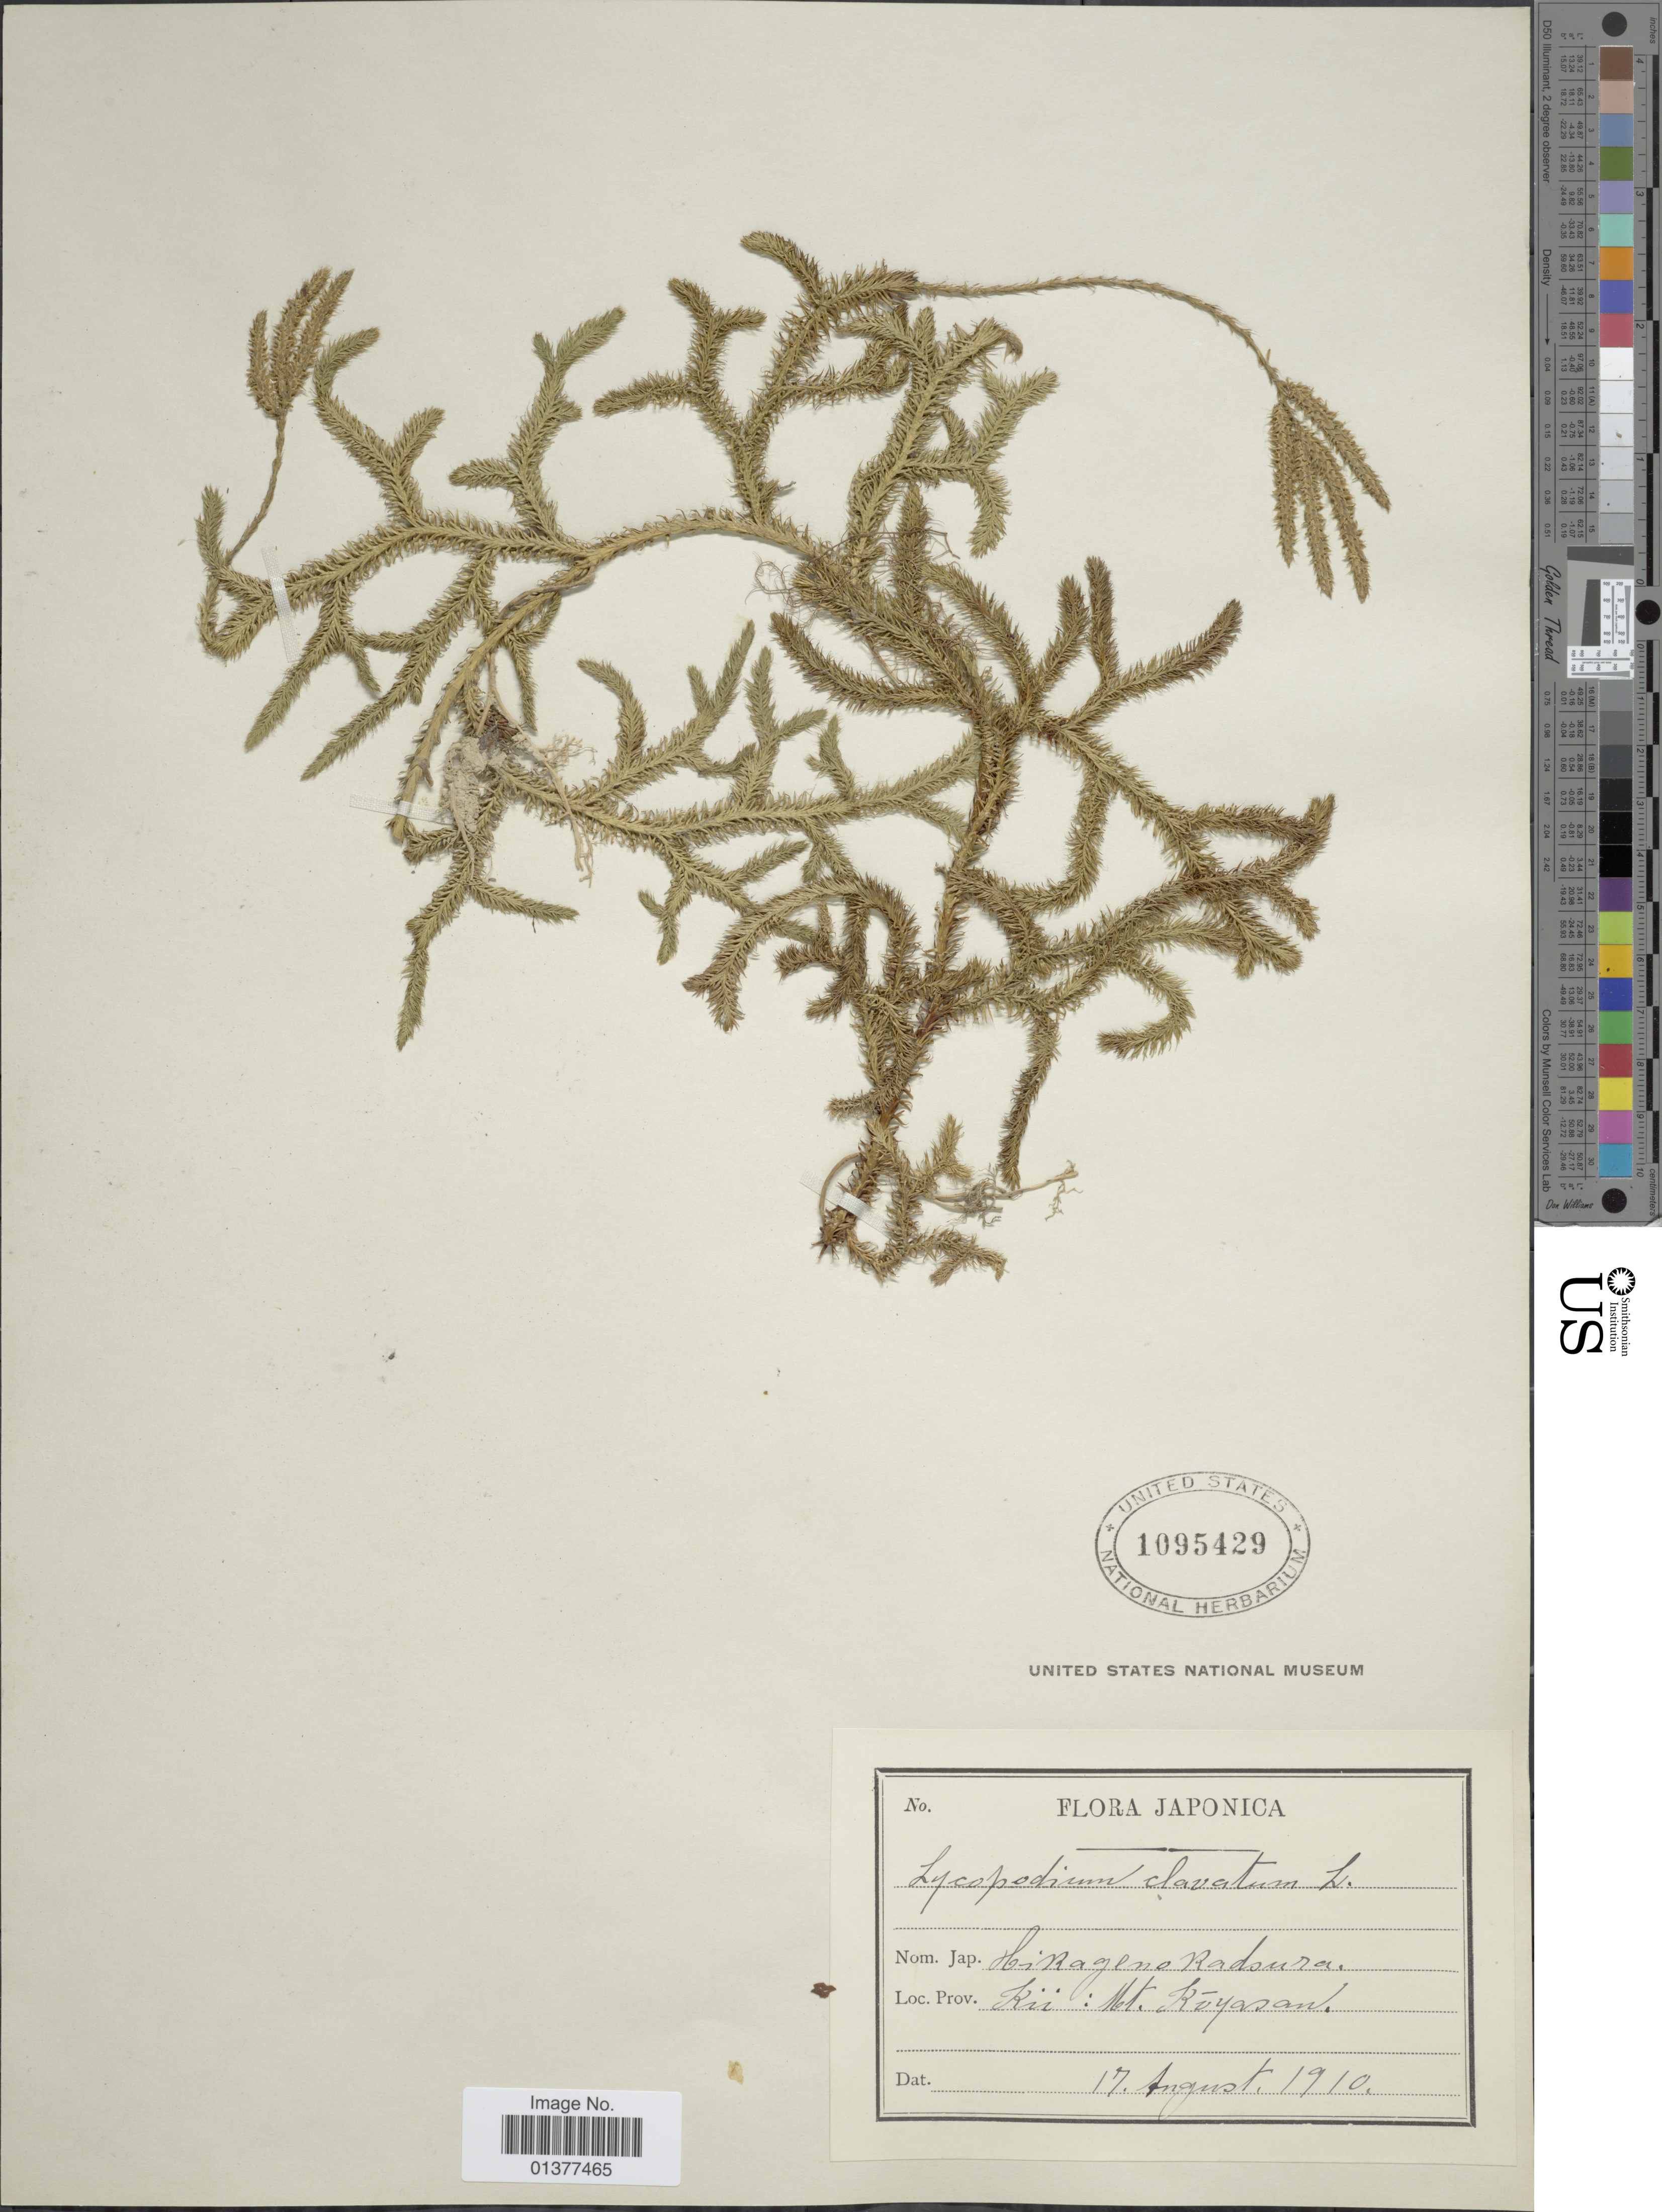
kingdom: Plantae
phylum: Tracheophyta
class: Lycopodiopsida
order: Lycopodiales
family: Lycopodiaceae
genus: Lycopodium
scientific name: Lycopodium clavatum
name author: L.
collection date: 1910-08-17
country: Japan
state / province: Wakayama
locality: Kii: Mt. Koyasan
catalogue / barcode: US 1095429